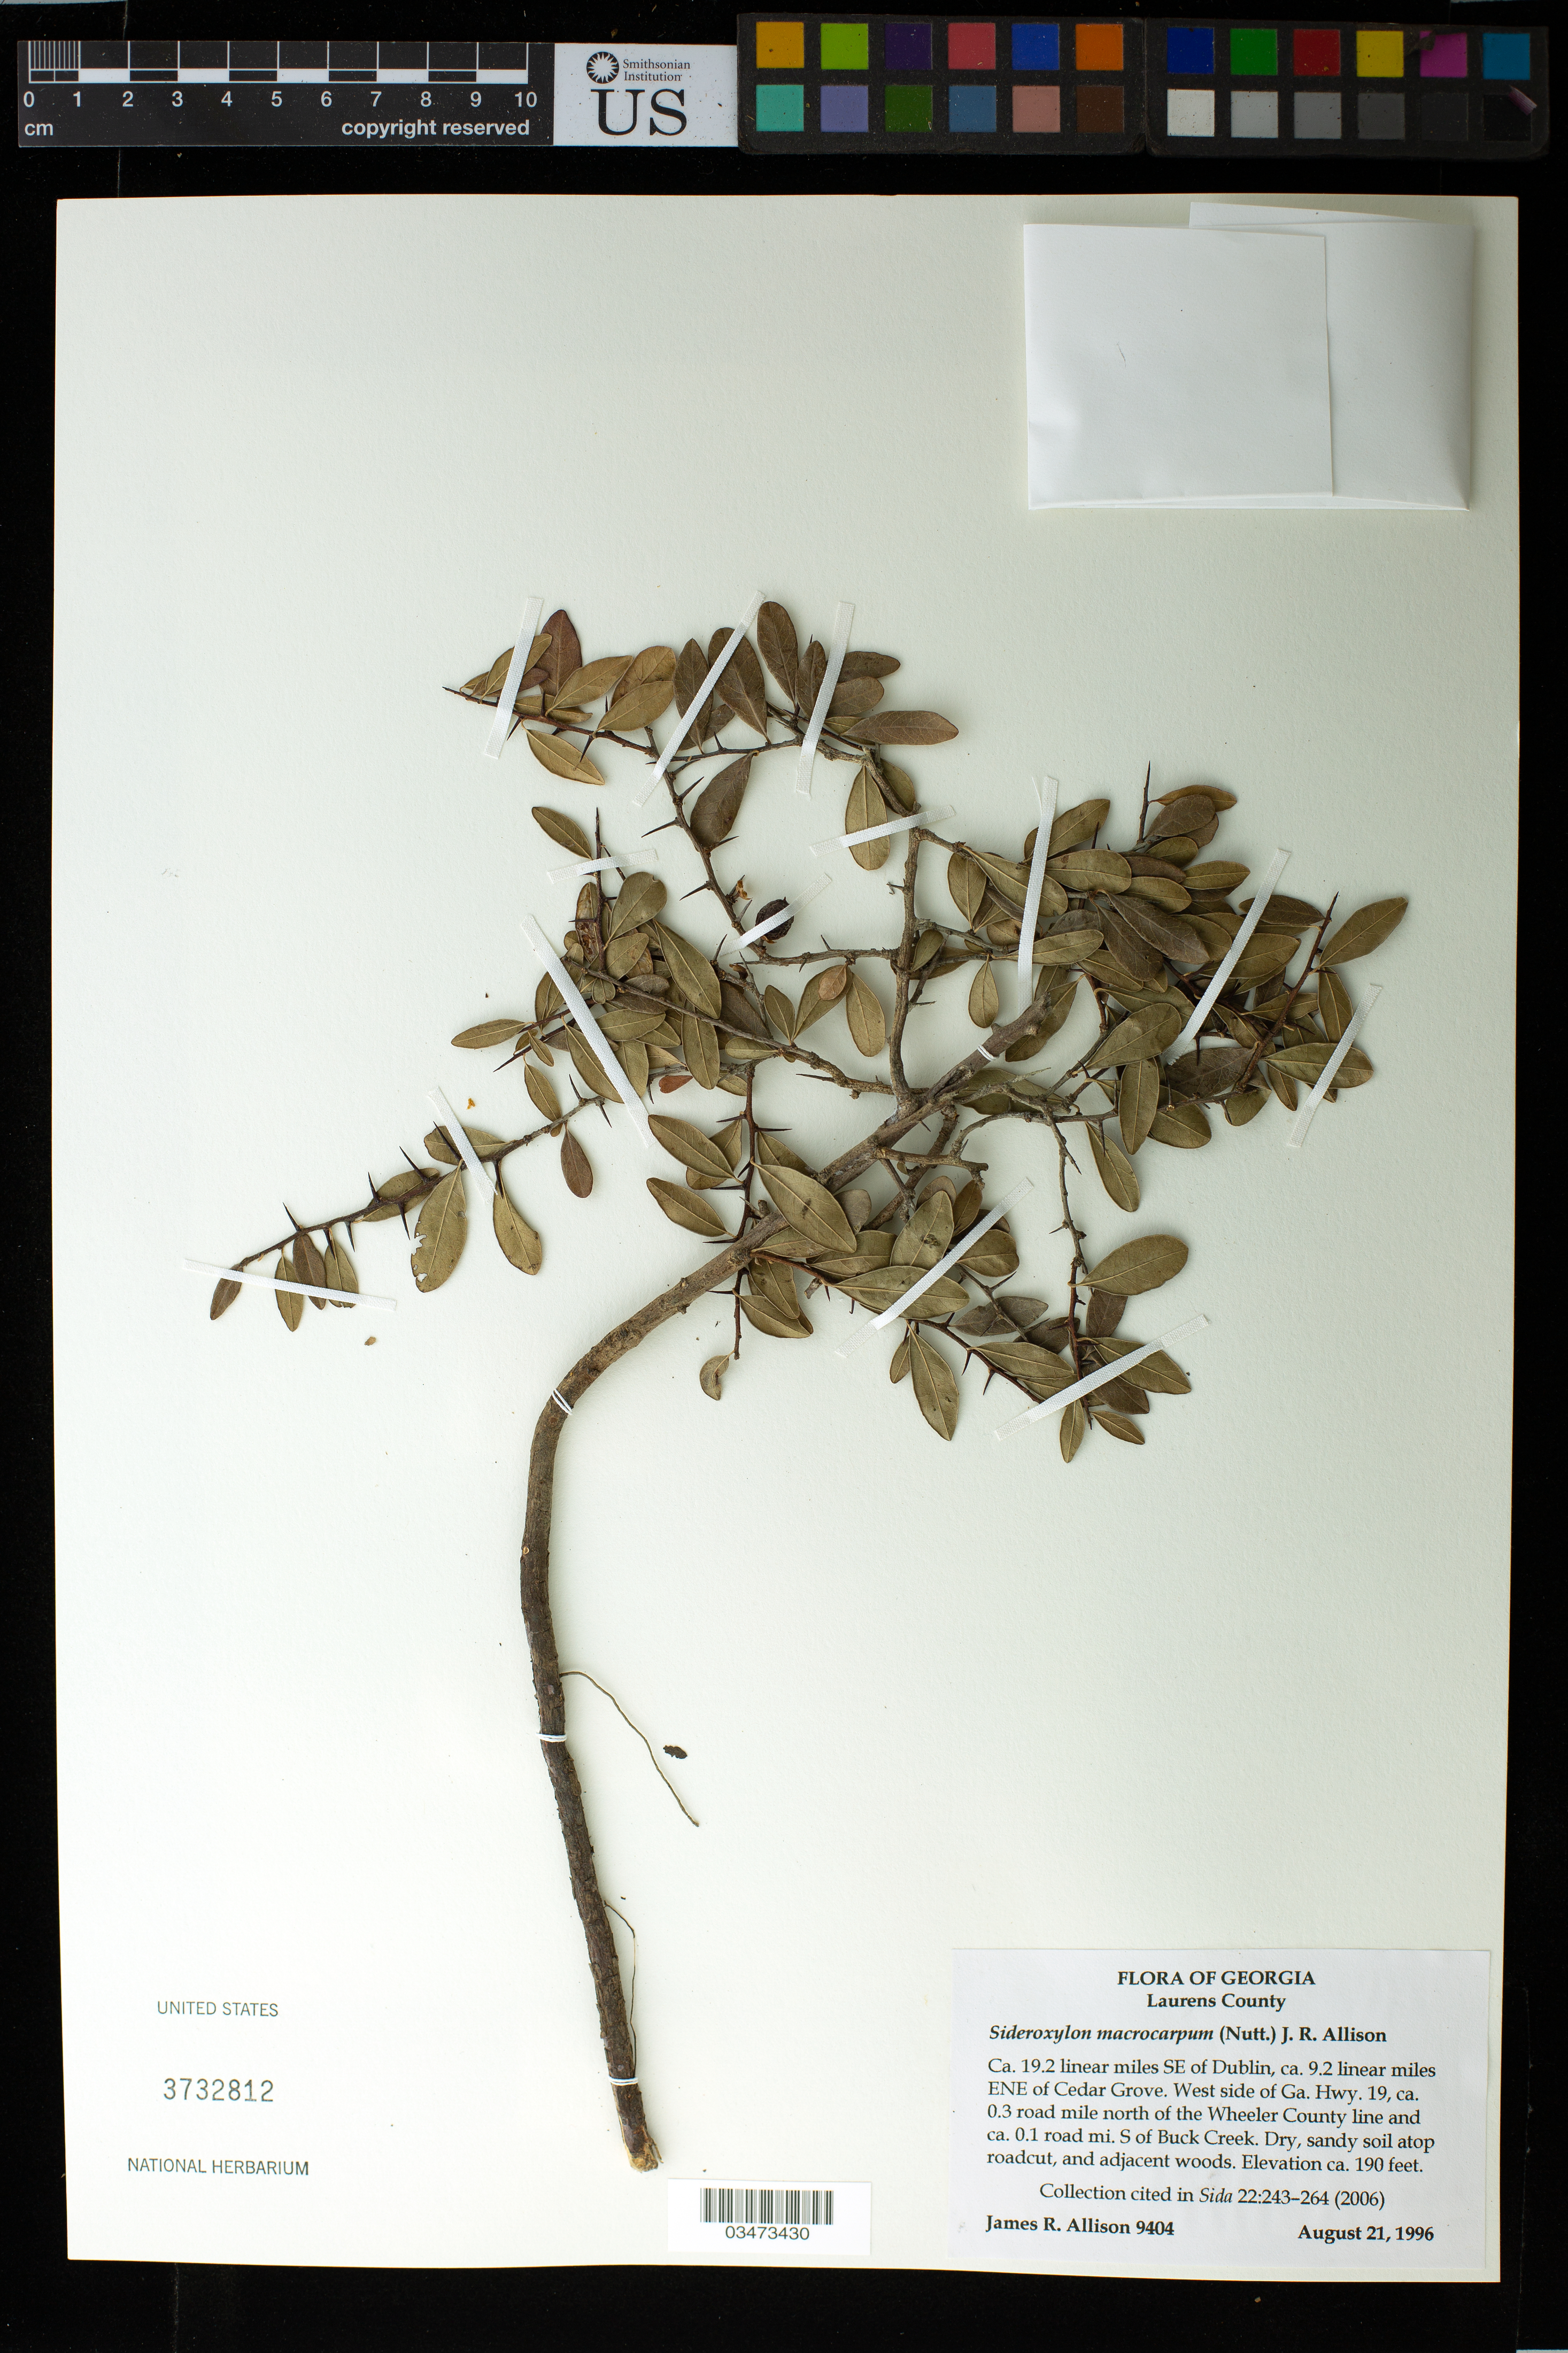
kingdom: Plantae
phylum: Tracheophyta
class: Magnoliopsida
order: Ericales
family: Sapotaceae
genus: Sideroxylon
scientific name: Sideroxylon macrocarpum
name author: (Nutt.) J.R. Allison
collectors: J. R. Allison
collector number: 9404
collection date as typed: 21 Aug 1996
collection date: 1996-08-21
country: United States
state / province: Georgia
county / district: Laurens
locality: Ca. 19.2 linear miles SE of Dublin, ca. 9.2 linear miles ENE of Cedar Grove. West side of Ga. Hwy. 19, ca. 0.3 road mile north of the Wheeler County line and ca. 0.1 road mi. S of Buck Creek.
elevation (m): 58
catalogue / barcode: US 3732812